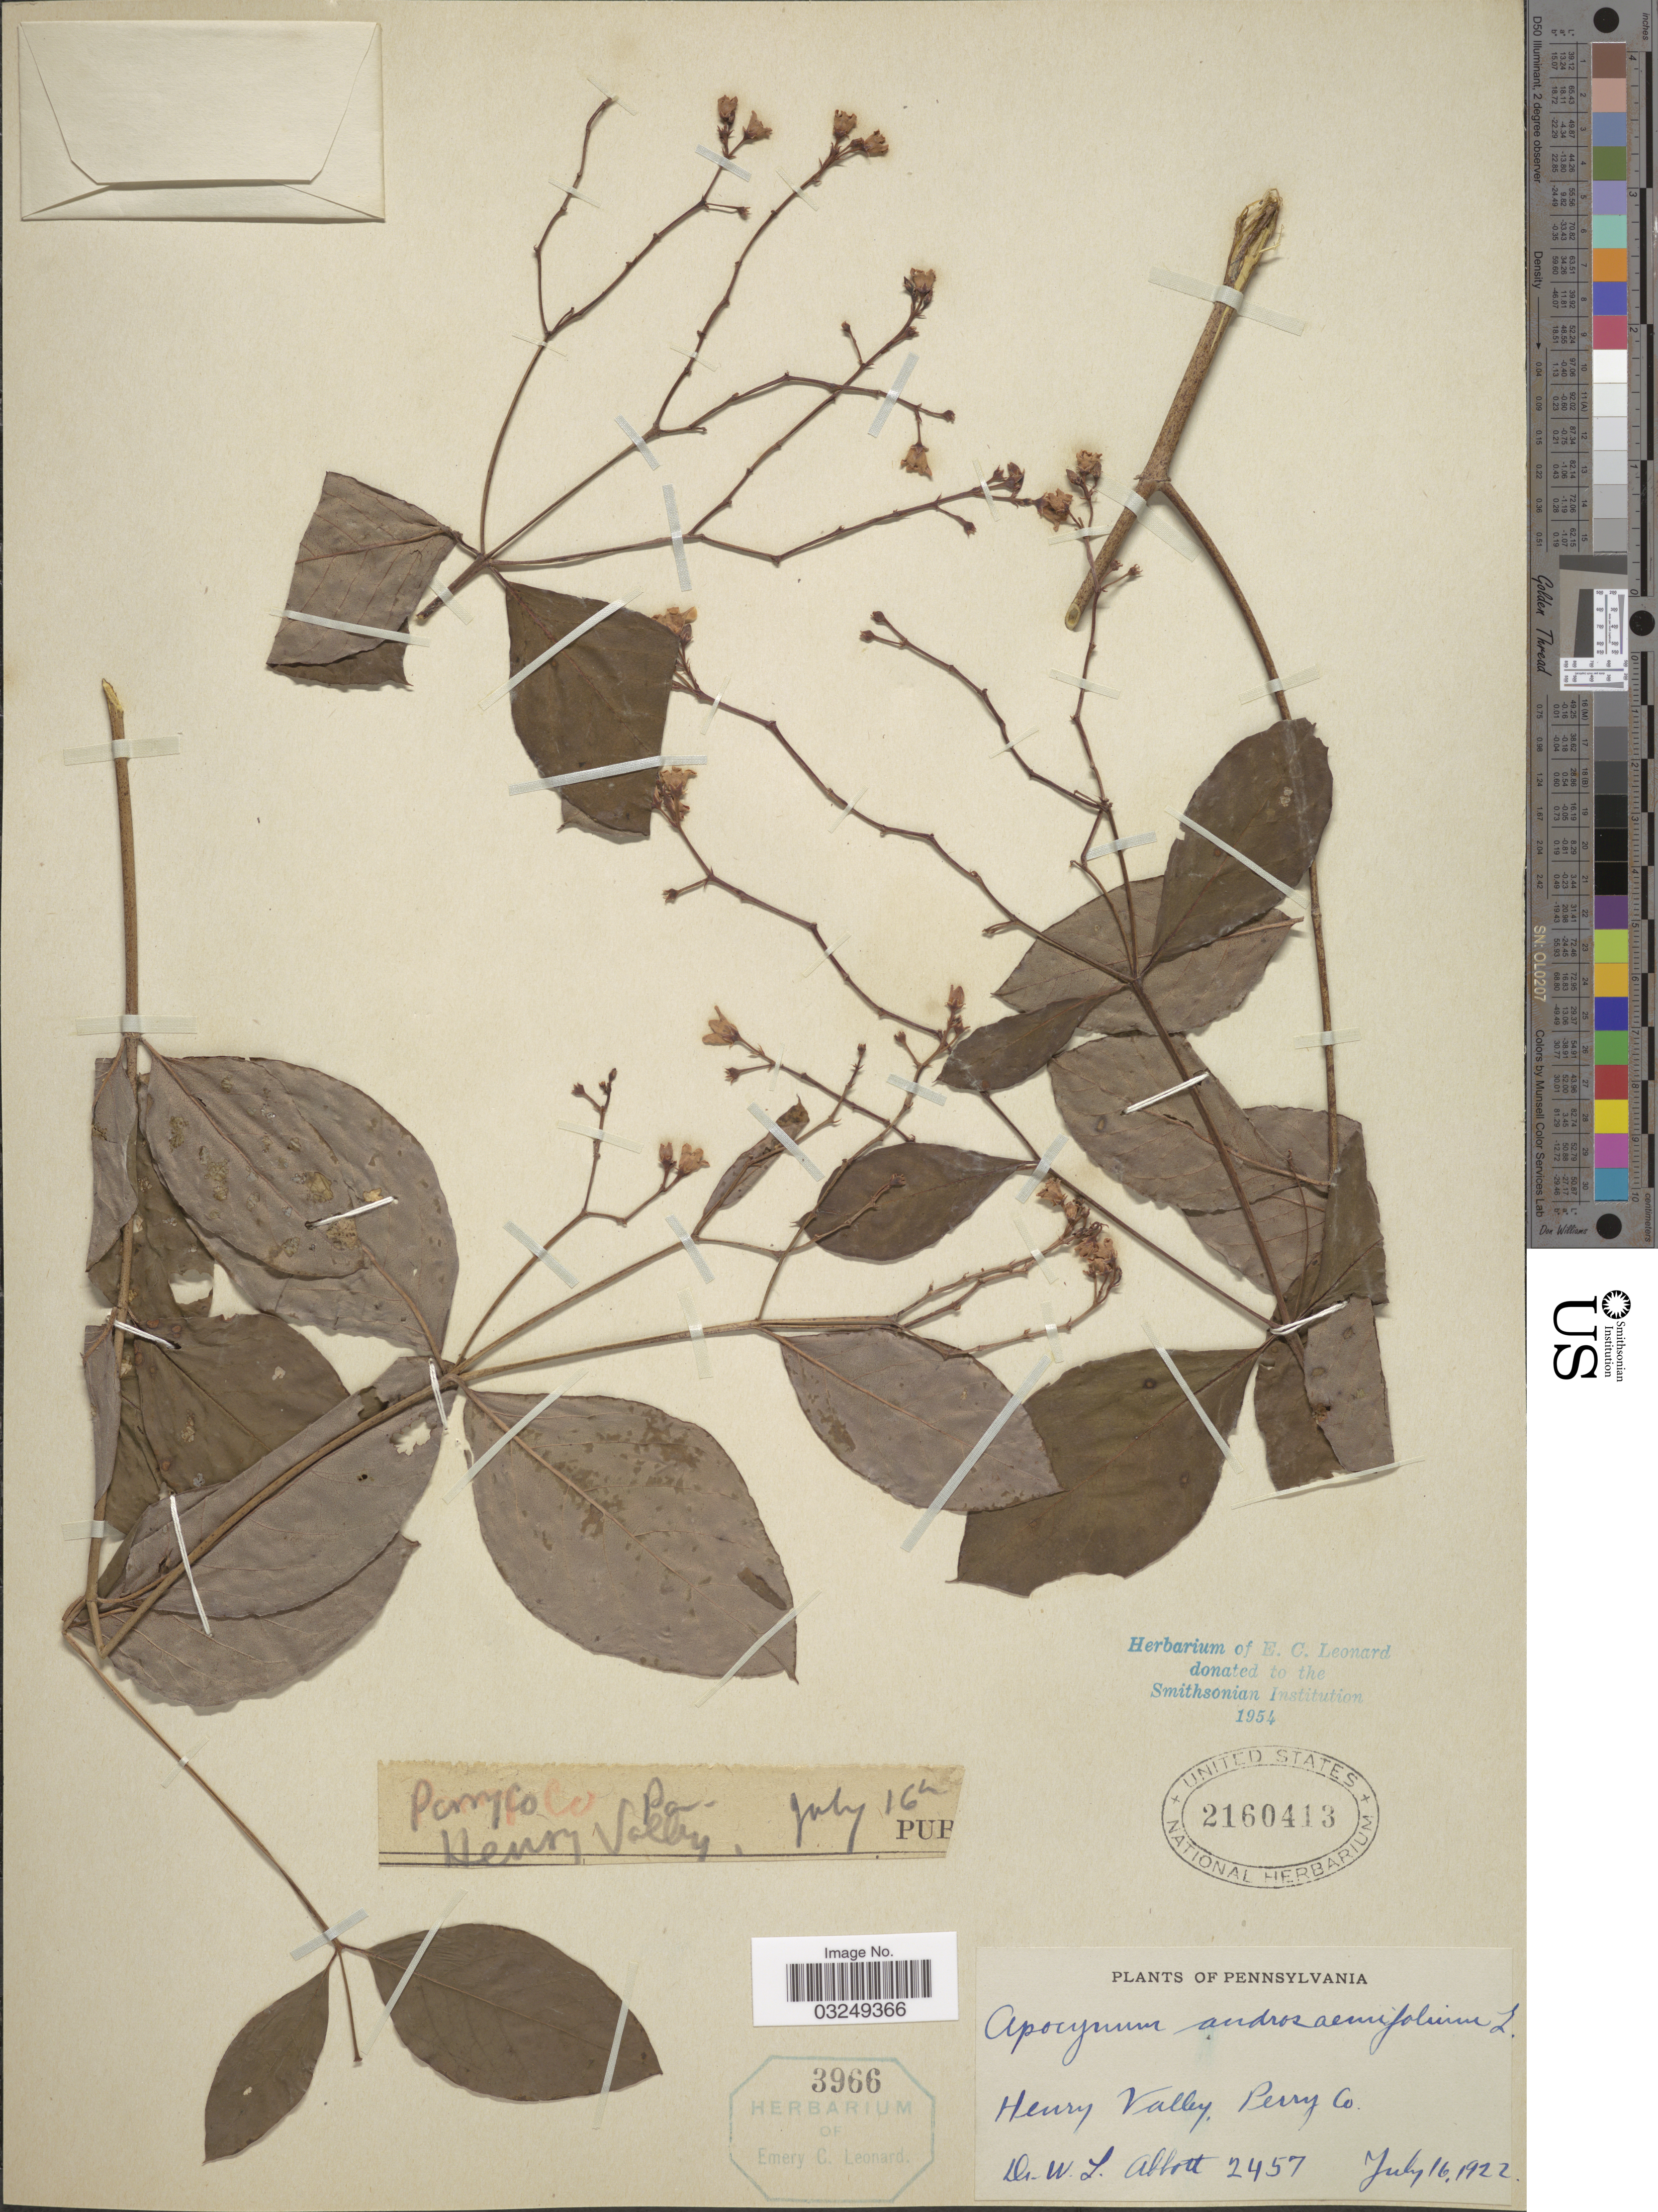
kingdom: Plantae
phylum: Tracheophyta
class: Magnoliopsida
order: Gentianales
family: Apocynaceae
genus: Apocynum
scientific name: Apocynum androsaemifolium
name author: L.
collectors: W. L. Abbott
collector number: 2457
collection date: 1922-07-16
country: United States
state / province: Pennsylvania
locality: Henry Valley, Perry Co.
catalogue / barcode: US 2160413